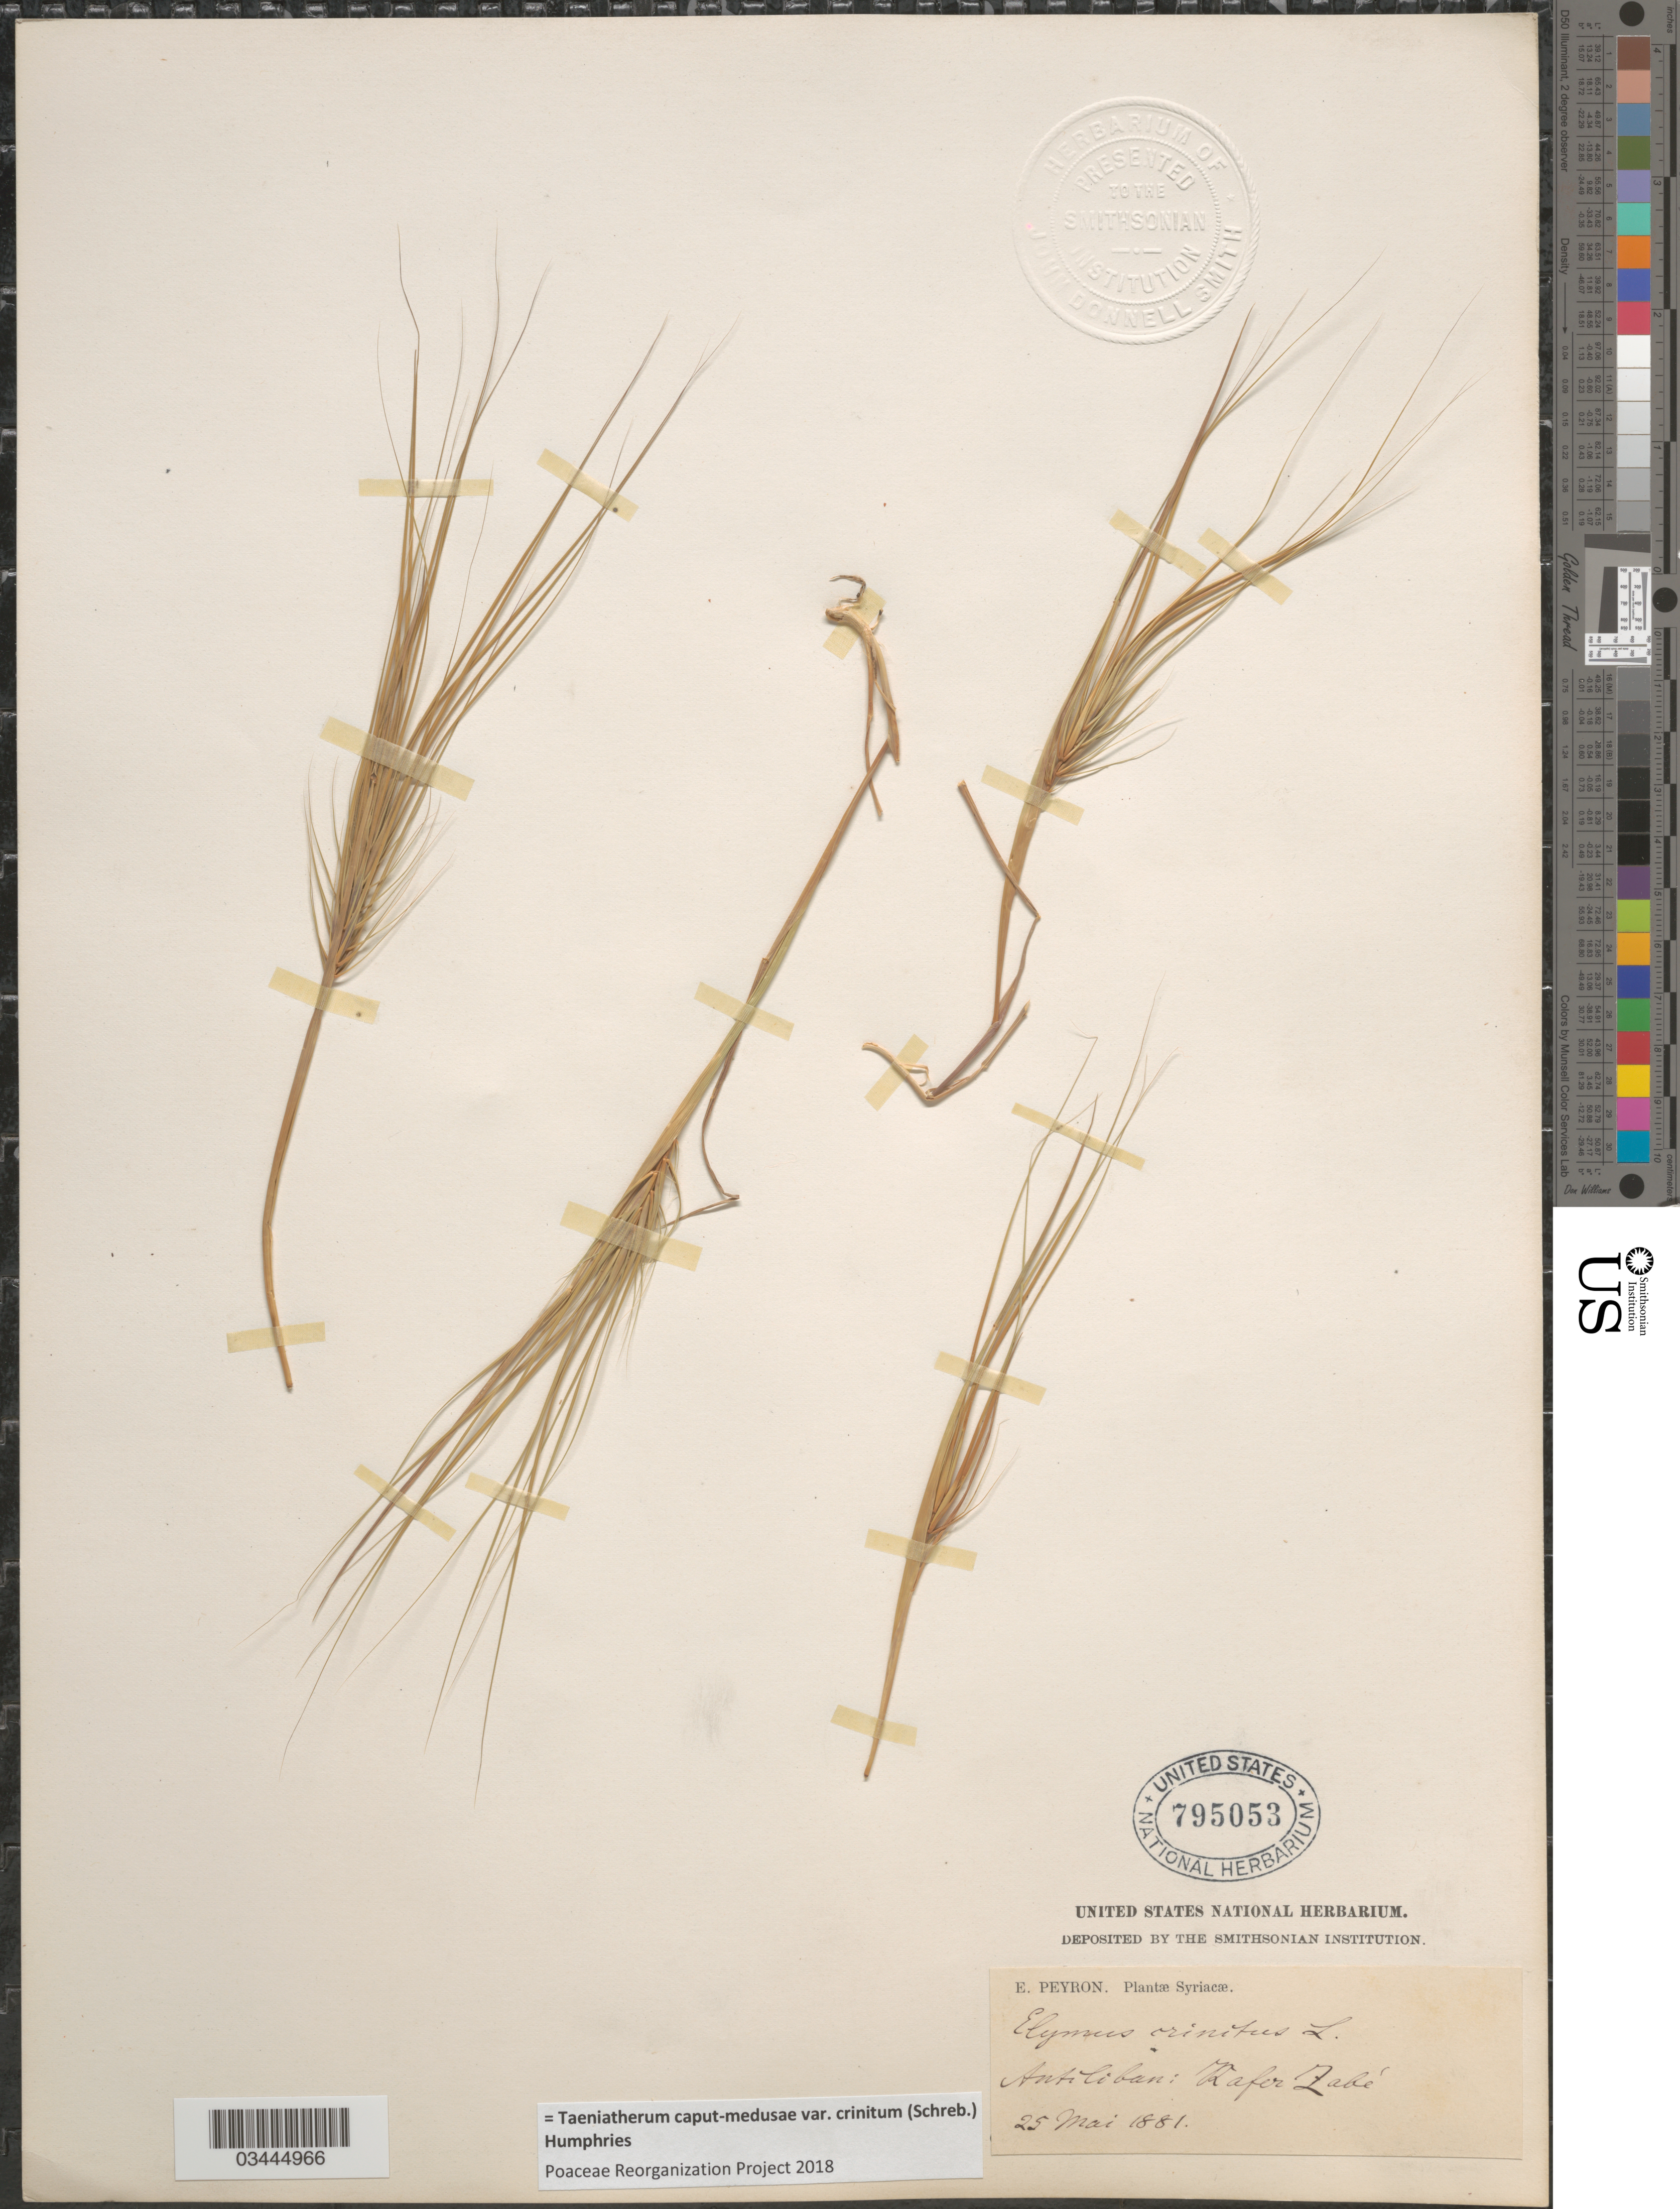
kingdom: Plantae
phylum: Tracheophyta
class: Liliopsida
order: Poales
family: Poaceae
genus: Taeniatherum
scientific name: Taeniatherum caput-medusae var. crinitum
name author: (Schreb.) Humphries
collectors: E. Peyron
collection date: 1881-05-25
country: Syria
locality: Syriacæ. Antiliban: Rafer Zabé.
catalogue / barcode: US 795053